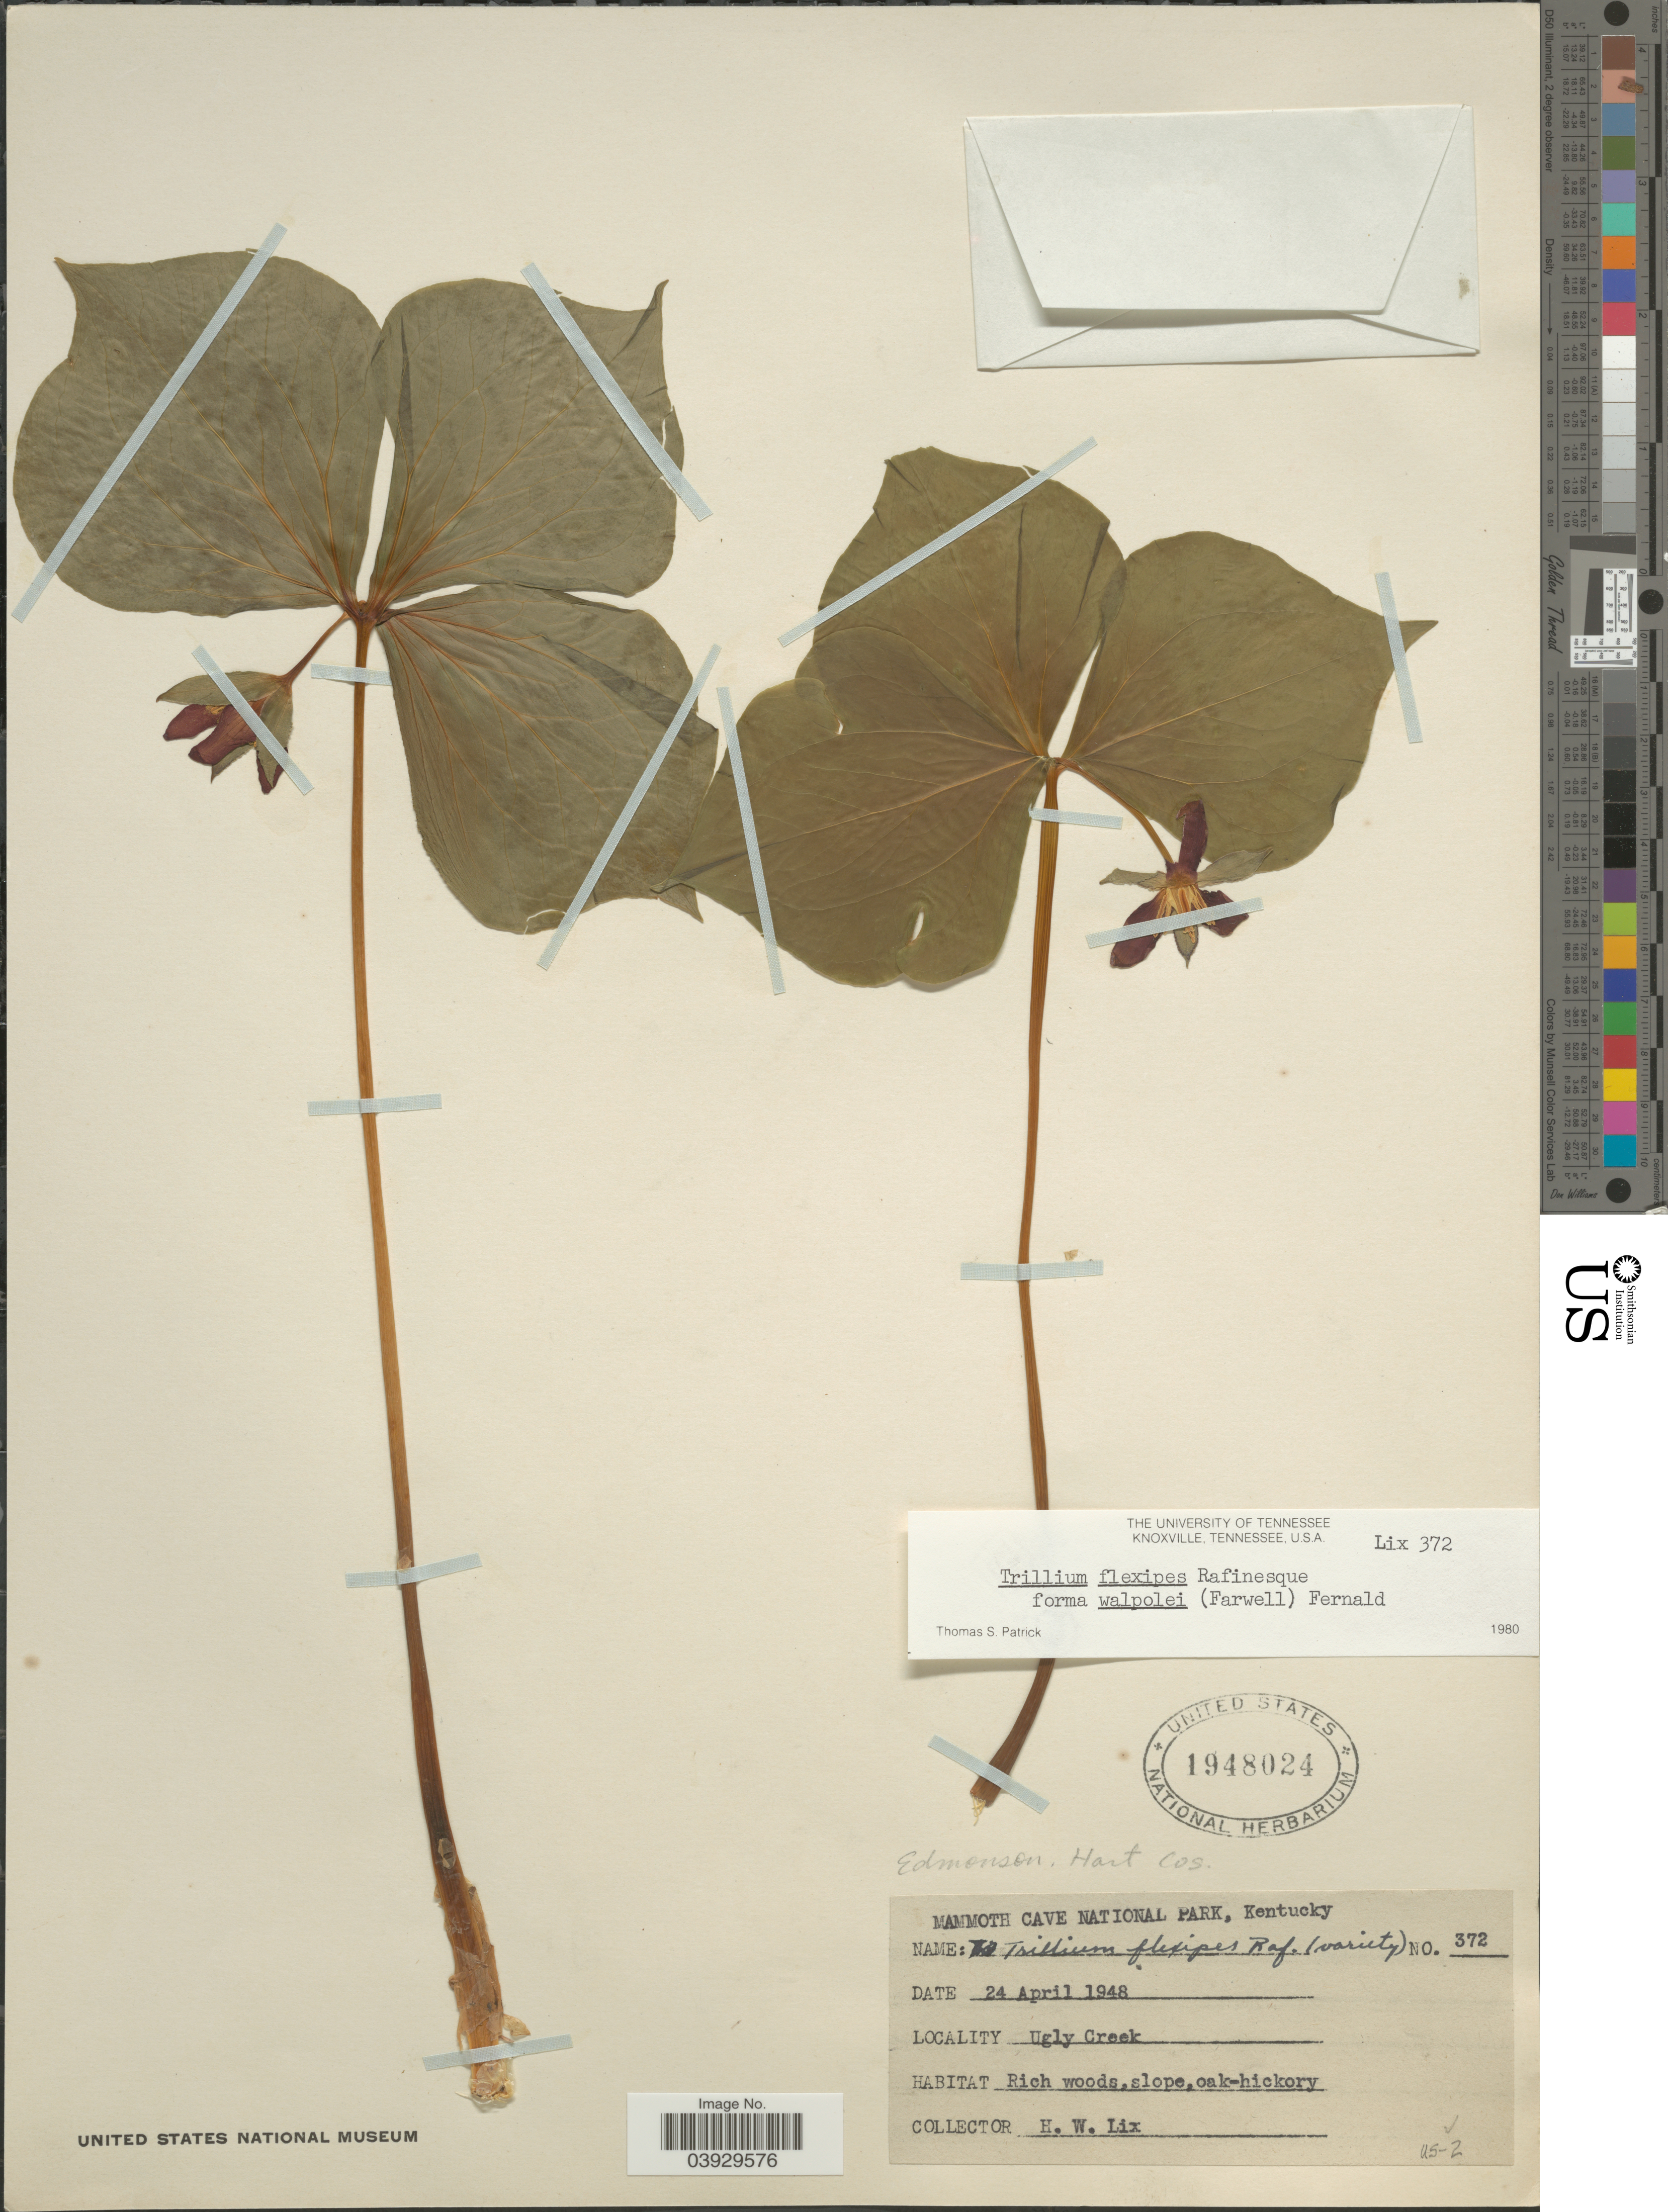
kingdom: Plantae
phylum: Tracheophyta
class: Liliopsida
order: Liliales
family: Melanthiaceae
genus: Trillium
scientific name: Trillium flexipes f. walpolei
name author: (Farw.) Fernald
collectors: H. W. Lix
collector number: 372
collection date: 1948-04-24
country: United States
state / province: Kentucky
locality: Edmonson, Hart Cos. Mammoth Cave National Park. Ugly Creek.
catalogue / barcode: US 1948024